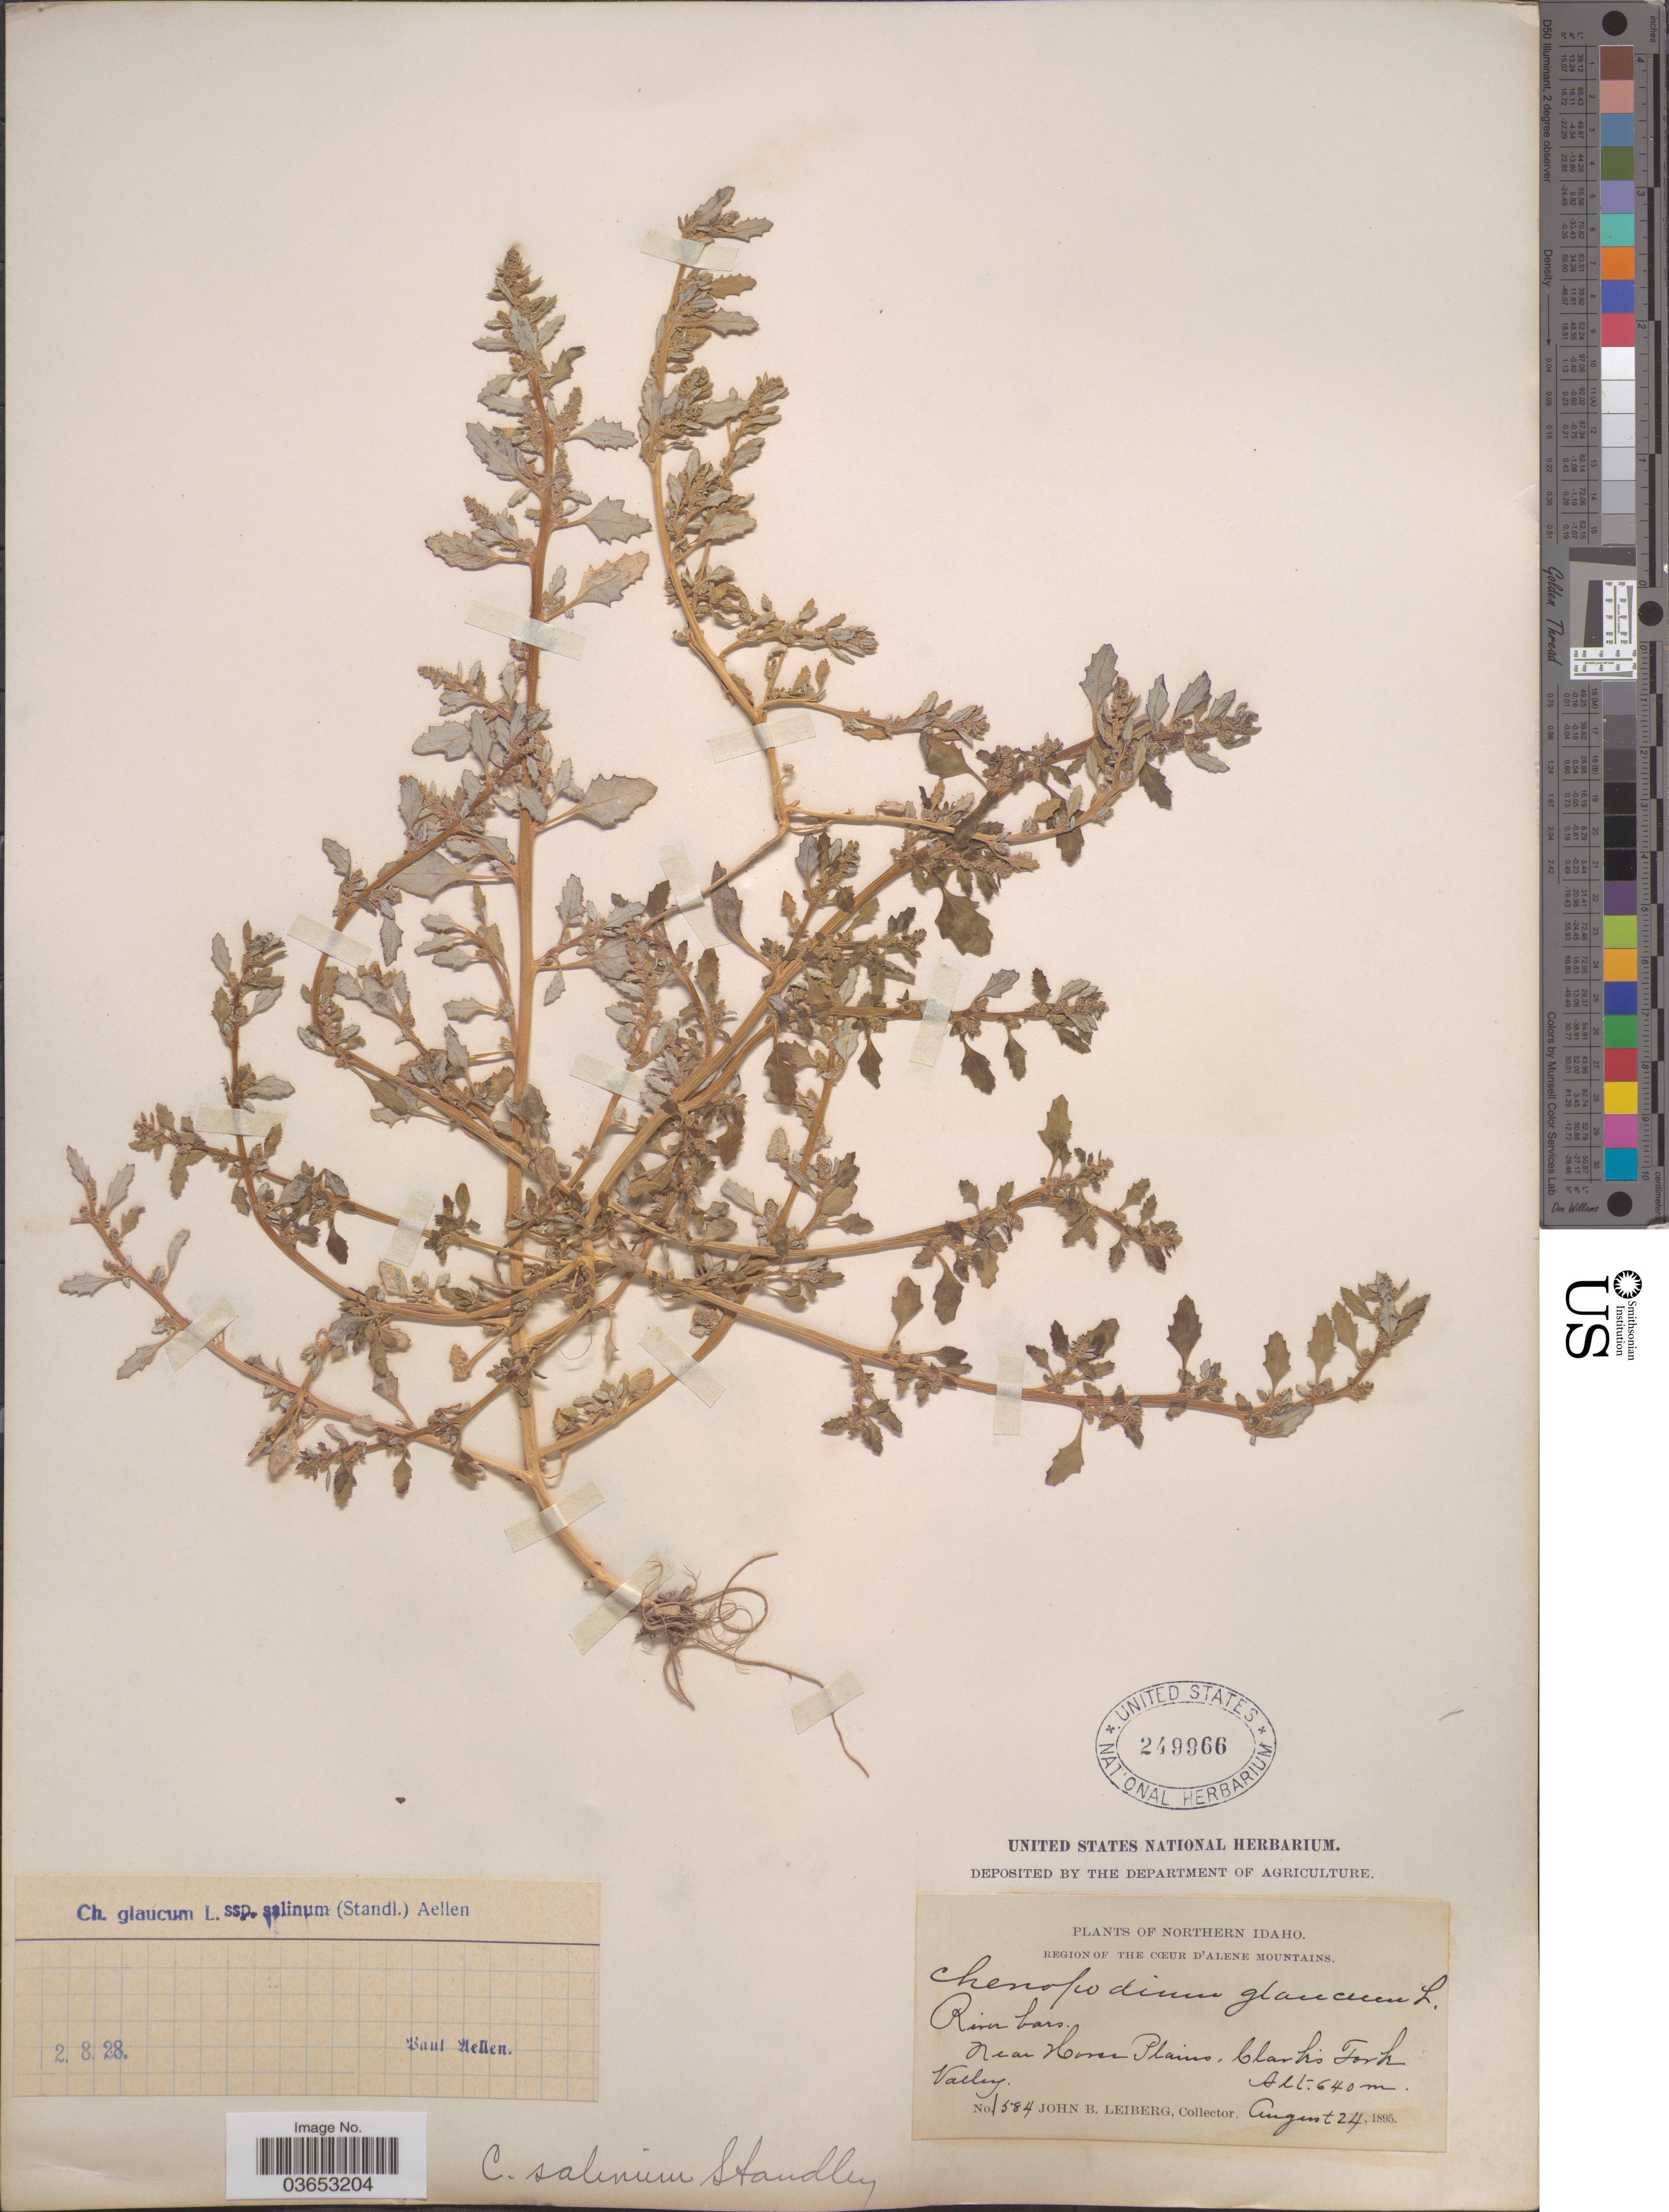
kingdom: Plantae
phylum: Tracheophyta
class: Magnoliopsida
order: Caryophyllales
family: Amaranthaceae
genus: Chenopodium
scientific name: Chenopodium glaucum subsp. salinum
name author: (Aellen) Aellen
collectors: J. B. Leiberg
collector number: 1584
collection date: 1895-08-24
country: United States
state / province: Idaho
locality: Northern Idaho. Region of the Cœur d'Alene Mountains. Near Horse Plains, Clark's Fork Valley.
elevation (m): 640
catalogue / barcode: US 249966